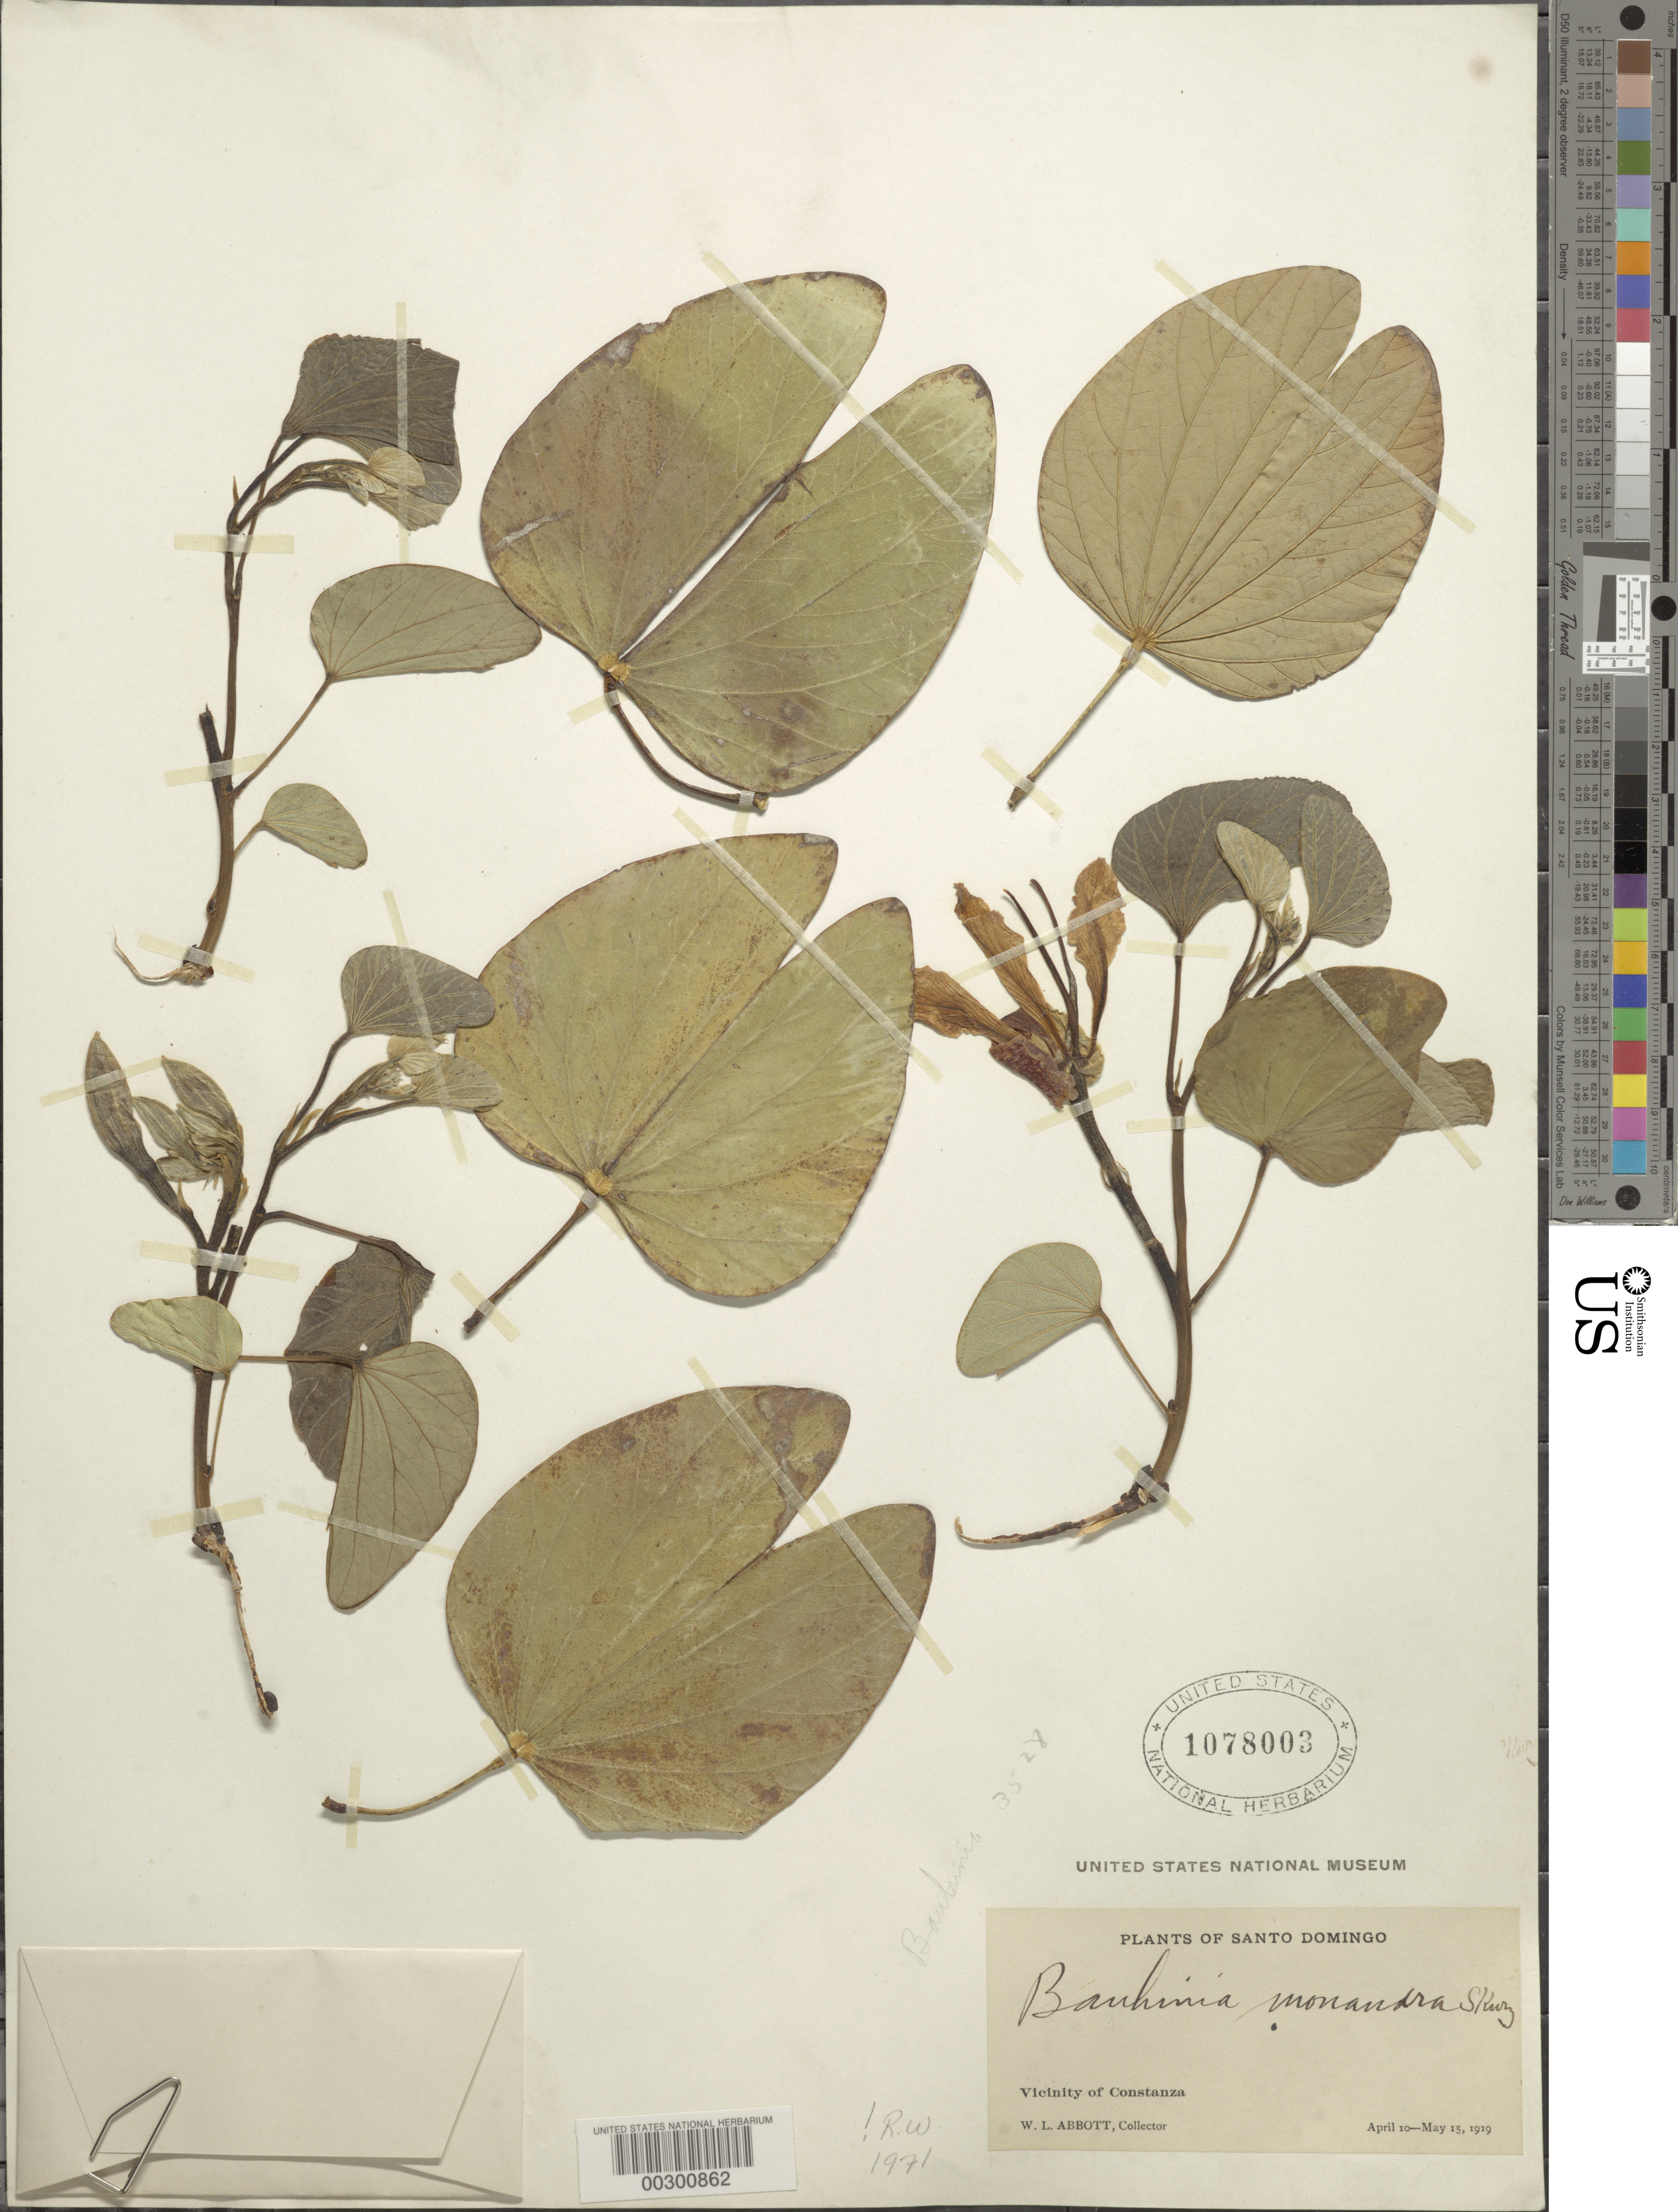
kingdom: Plantae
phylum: Tracheophyta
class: Magnoliopsida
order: Fabales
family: Fabaceae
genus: Bauhinia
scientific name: Bauhinia monandra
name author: Kurz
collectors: W. L. Abbott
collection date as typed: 10 Apr 1919 to 15 May 1919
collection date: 1919-04-10/1919-05-15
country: Dominican Republic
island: Hispaniola Island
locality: Vicinity of constanza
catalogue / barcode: US 1078003